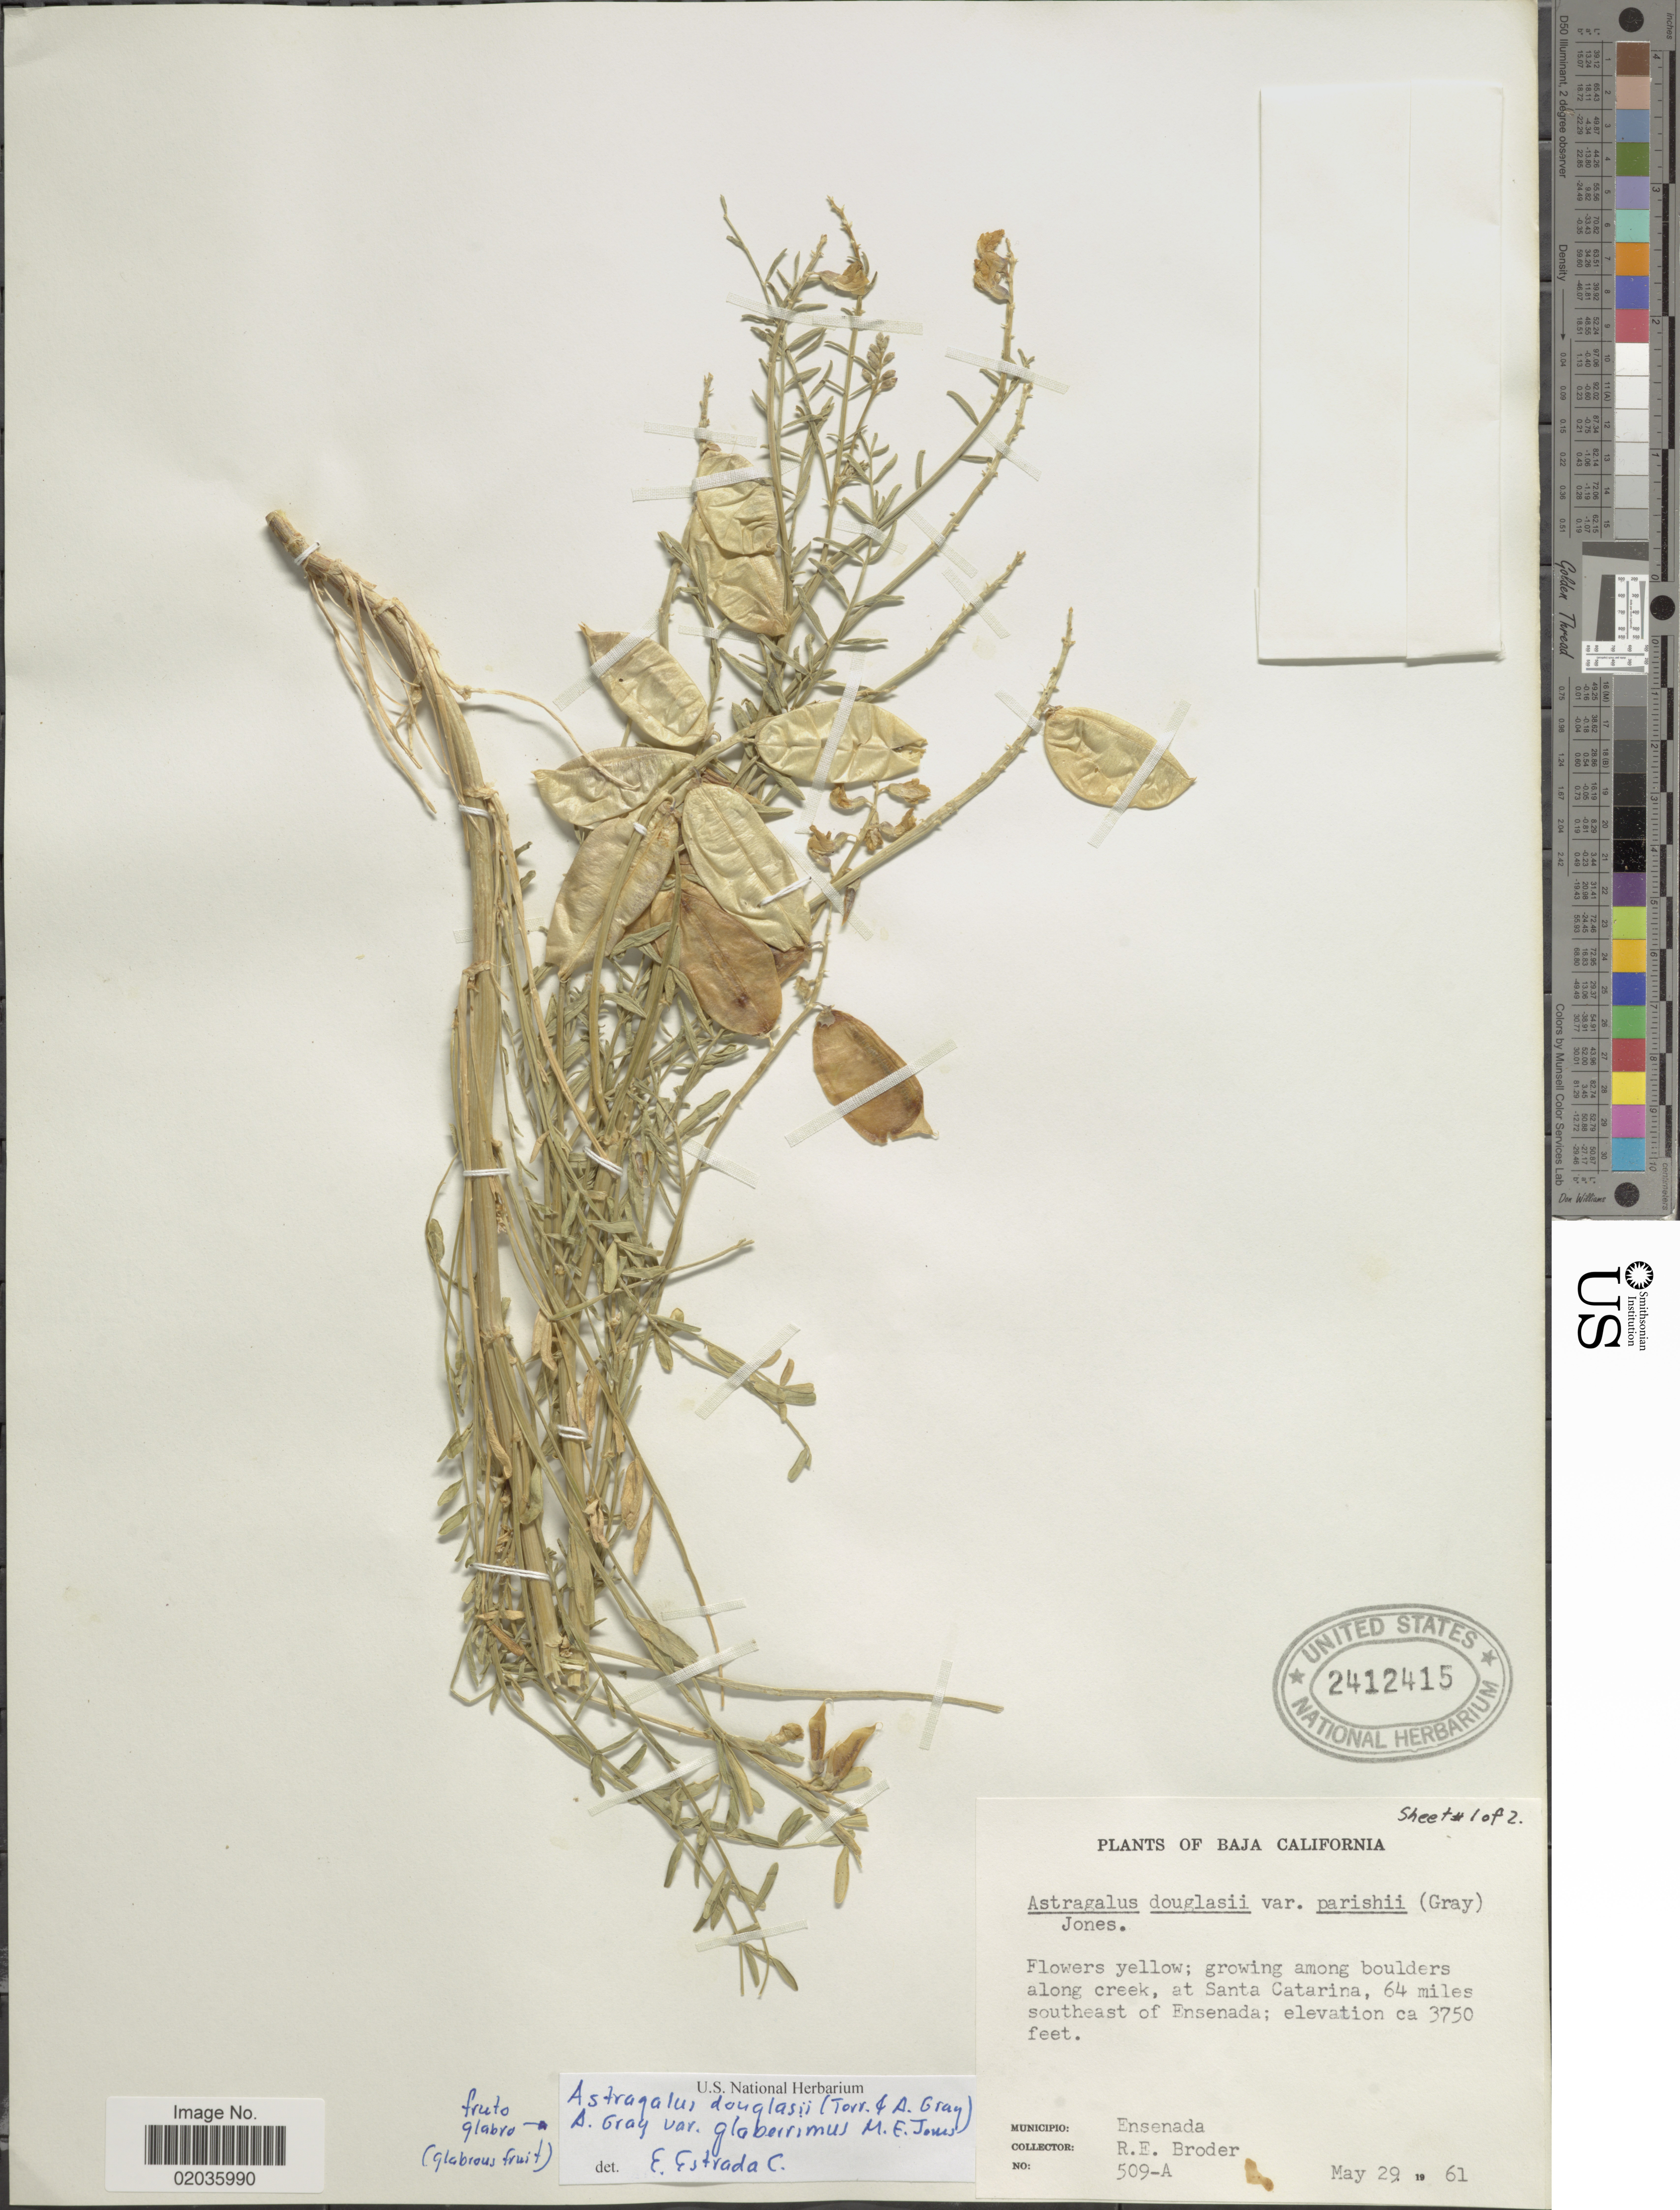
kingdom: Plantae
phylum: Tracheophyta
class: Magnoliopsida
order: Fabales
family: Fabaceae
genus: Astragalus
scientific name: Astragalus douglasii var. glaberrimus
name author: M.E. Jones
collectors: R. Broder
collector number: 509-A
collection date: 1961-05-29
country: Mexico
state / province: Baja California Norte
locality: Baja California, Growing among boulders along creek, at Santa Catarina, 64 miles southeast of Ensenada. Municipio Ensenada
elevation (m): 1143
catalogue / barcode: US 2412415